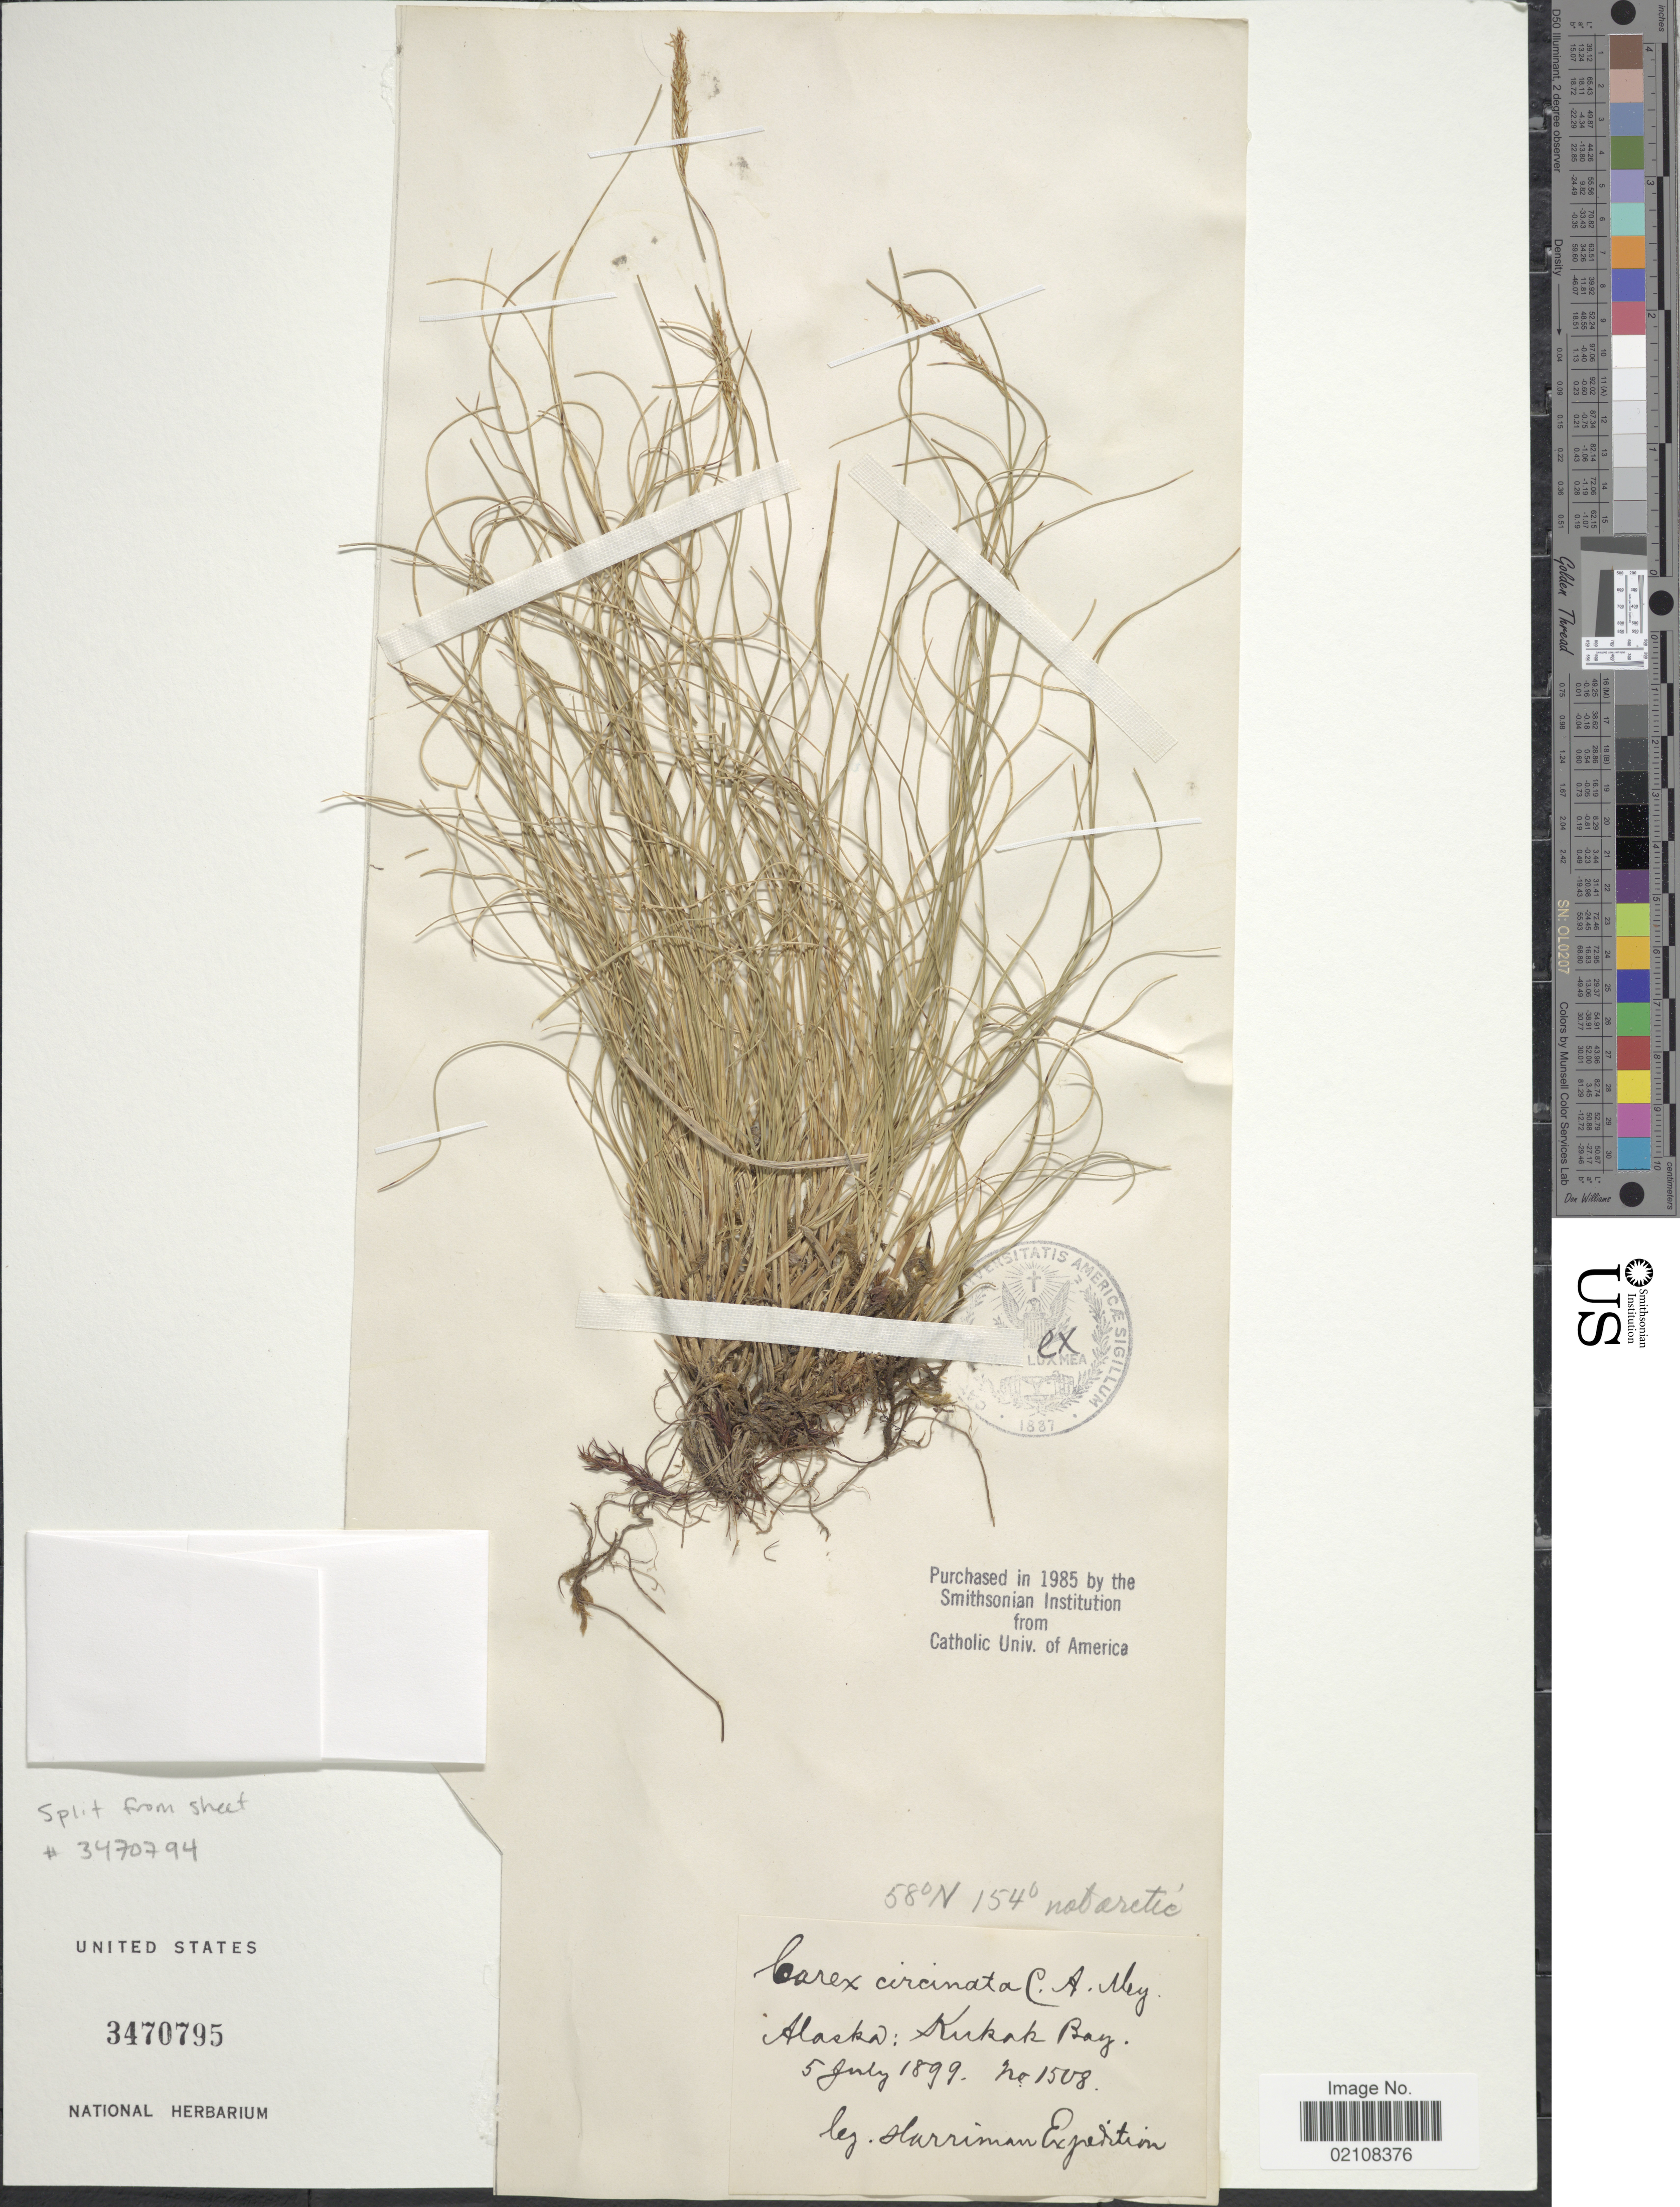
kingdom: Plantae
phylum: Tracheophyta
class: Liliopsida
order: Poales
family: Cyperaceae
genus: Carex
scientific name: Carex circinata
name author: C.A. Mey.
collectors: Harriman Expedition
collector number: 1508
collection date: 1899-07-05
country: United States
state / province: Alaska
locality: Alaska: Kukak Bay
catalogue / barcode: US 3470795